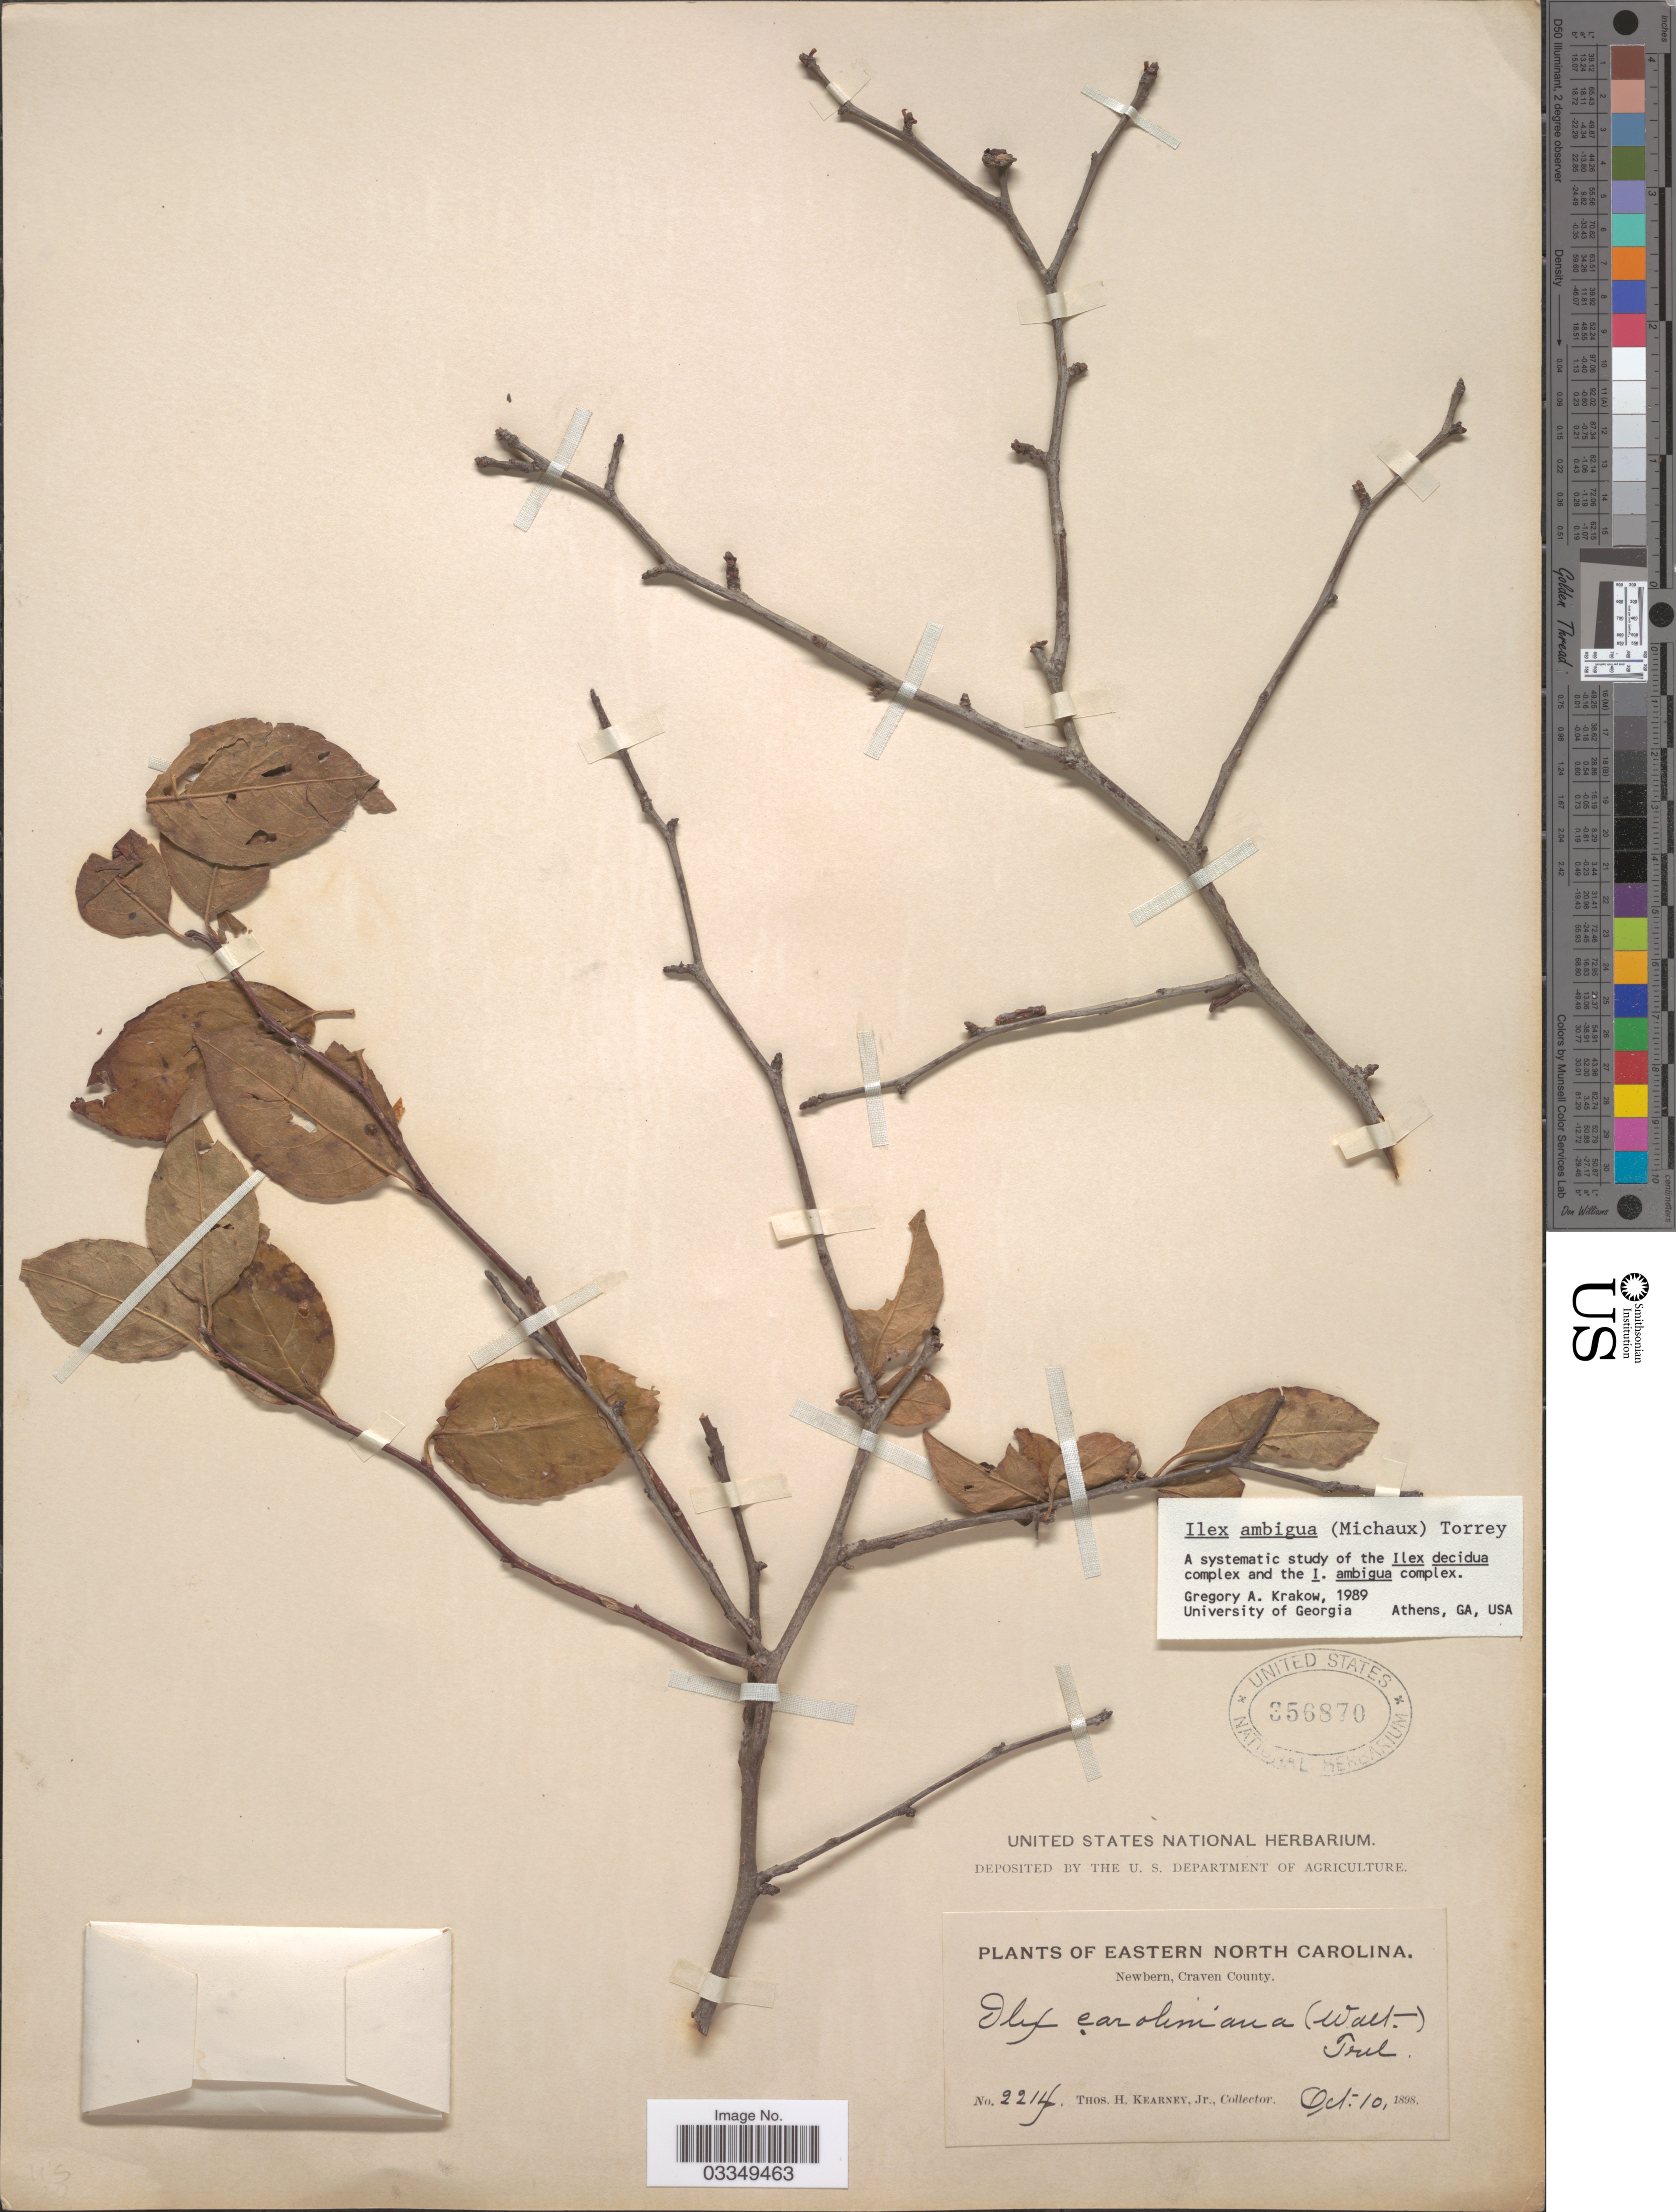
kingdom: Plantae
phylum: Tracheophyta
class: Magnoliopsida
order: Aquifoliales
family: Aquifoliaceae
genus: Ilex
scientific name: Ilex ambigua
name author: Chapm.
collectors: T. H. Kearney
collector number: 2214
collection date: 1898-10-10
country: United States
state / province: North Carolina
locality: Eastern North Carolina, Newbern, Craven County.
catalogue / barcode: US 356870